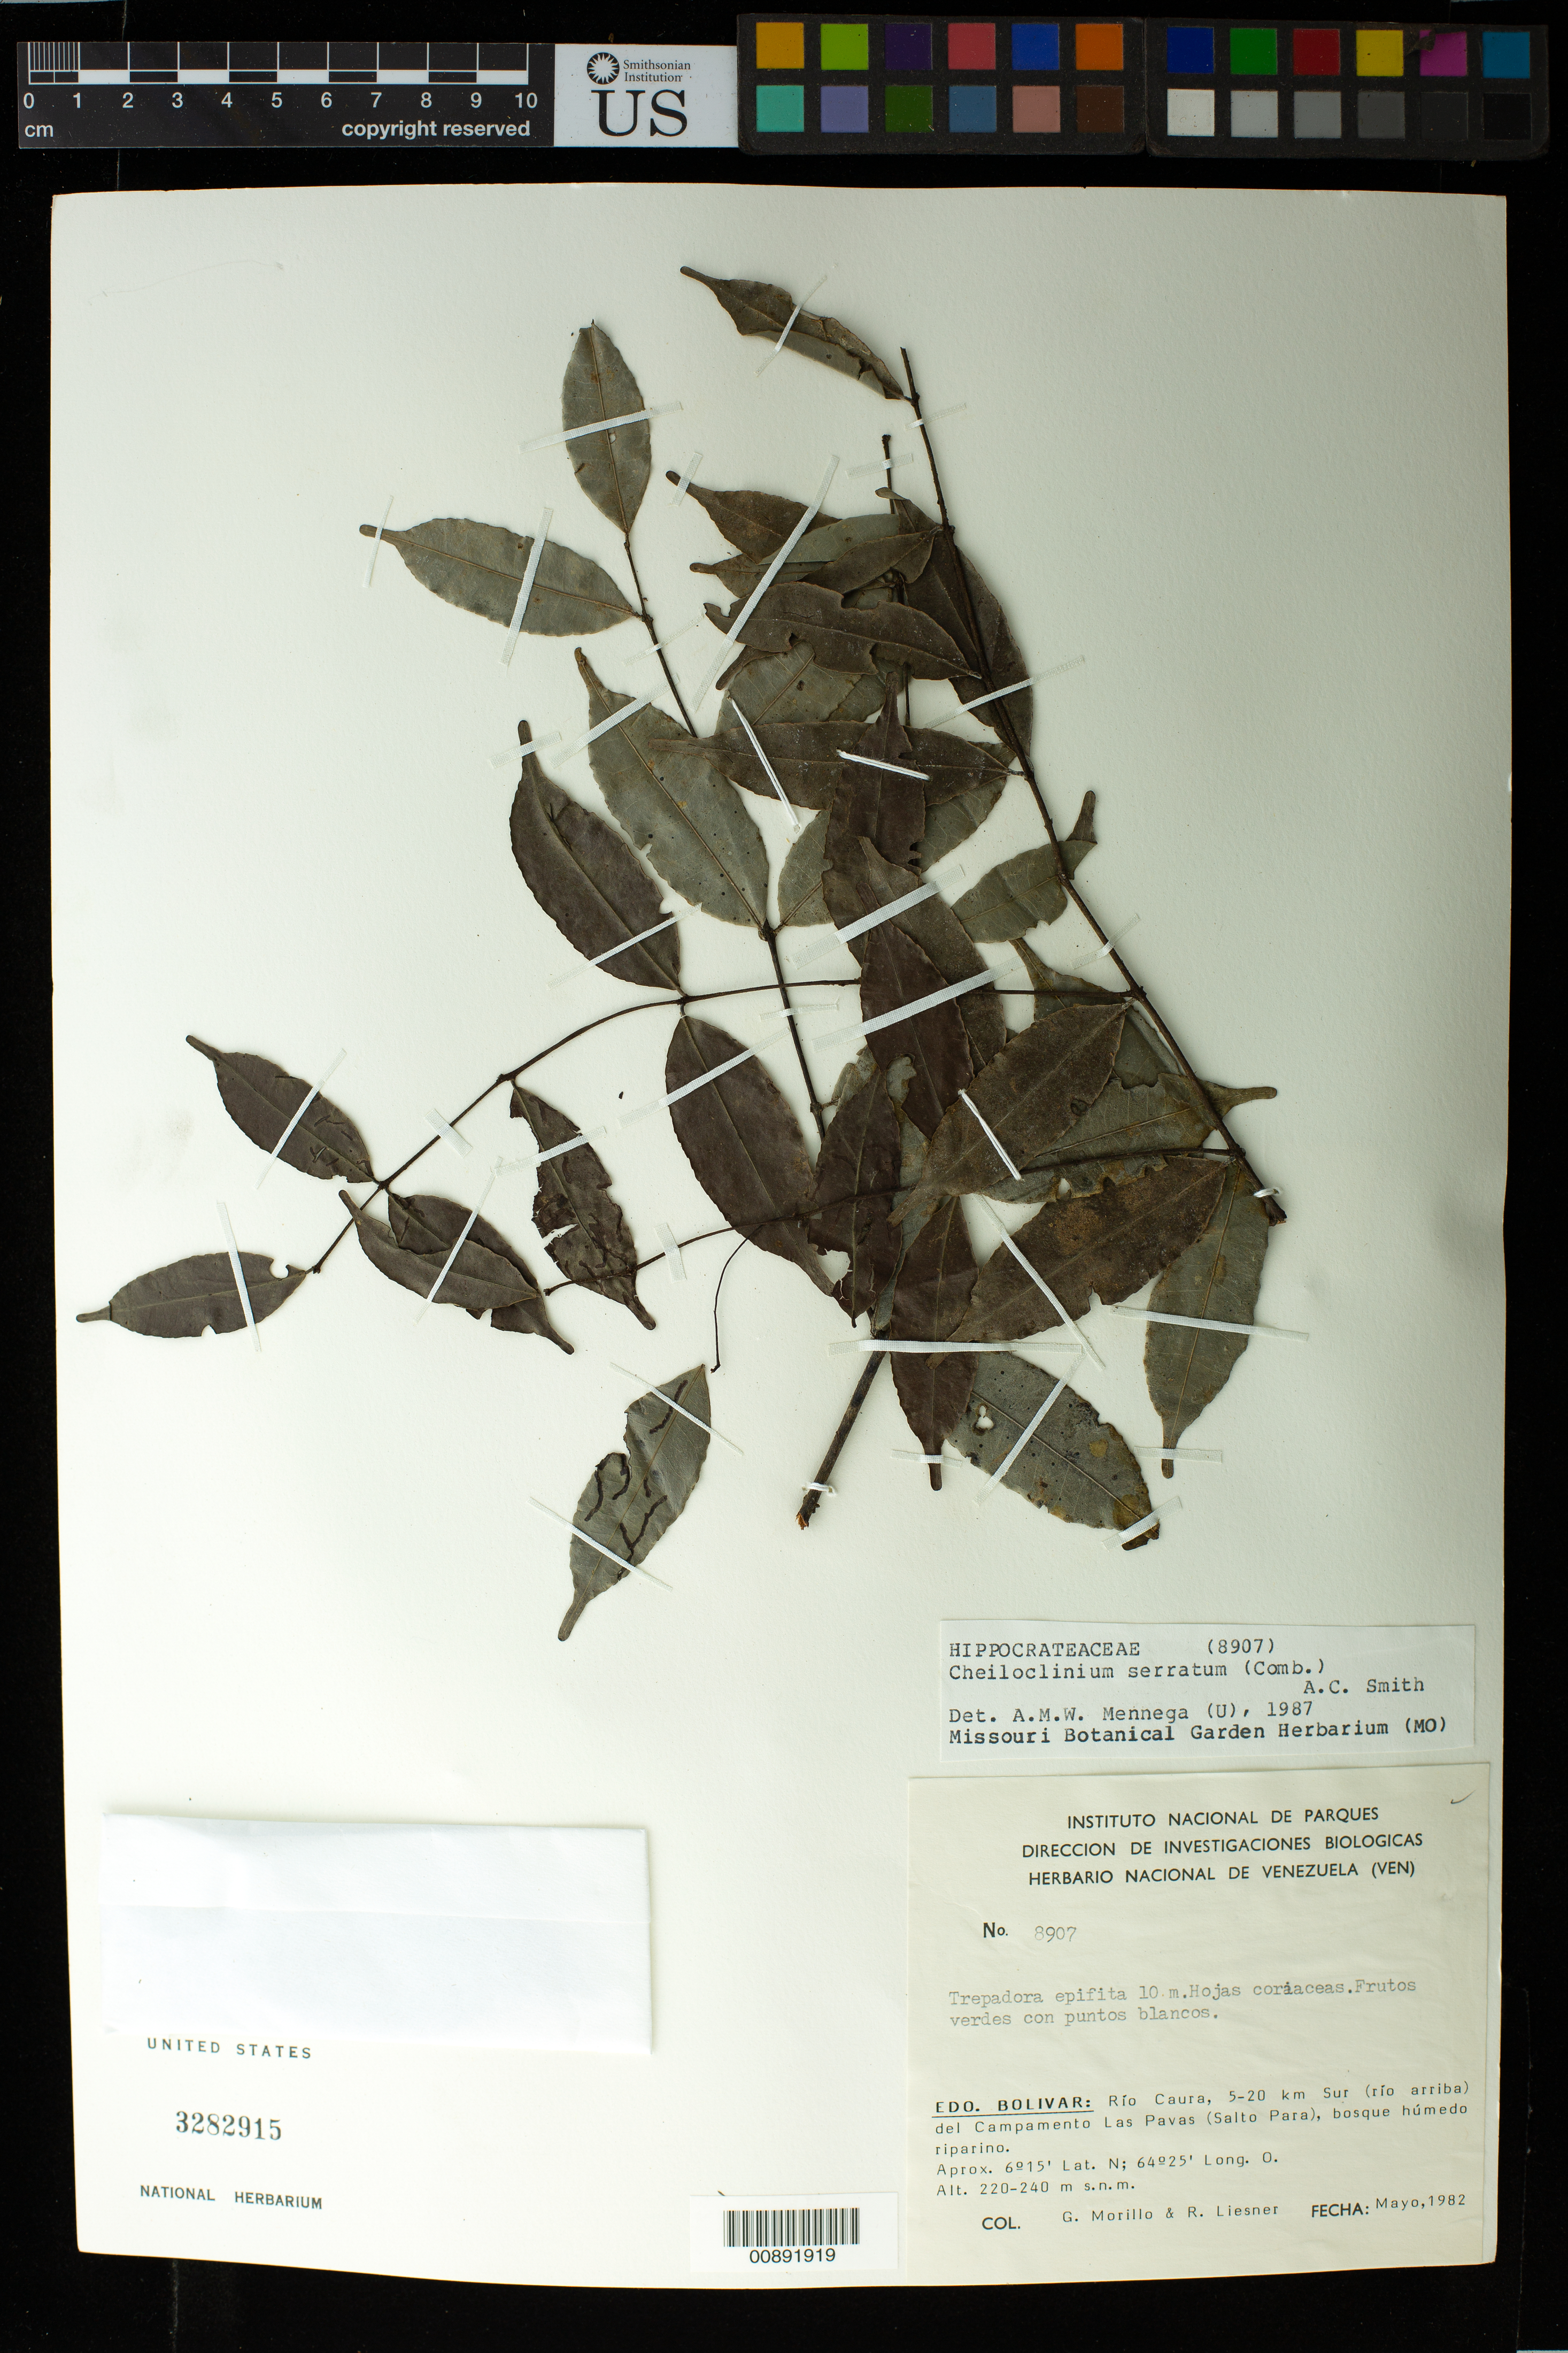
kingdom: Plantae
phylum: Tracheophyta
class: Magnoliopsida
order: Celastrales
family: Celastraceae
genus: Cheiloclinium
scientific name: Cheiloclinium serratum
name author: (Cambess.) A.C. Sm.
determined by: Mennega, A. M. W.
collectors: G. Morillo & R. L. Liesner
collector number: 8907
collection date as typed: May-82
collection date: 1982-05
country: Venezuela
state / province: Bolívar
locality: Río Caura, 5-20 km Sur (río arriba) del Campamento Las Pavas (Salto Para)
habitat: Bosque húmedo riparino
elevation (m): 220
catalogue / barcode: US 3282915